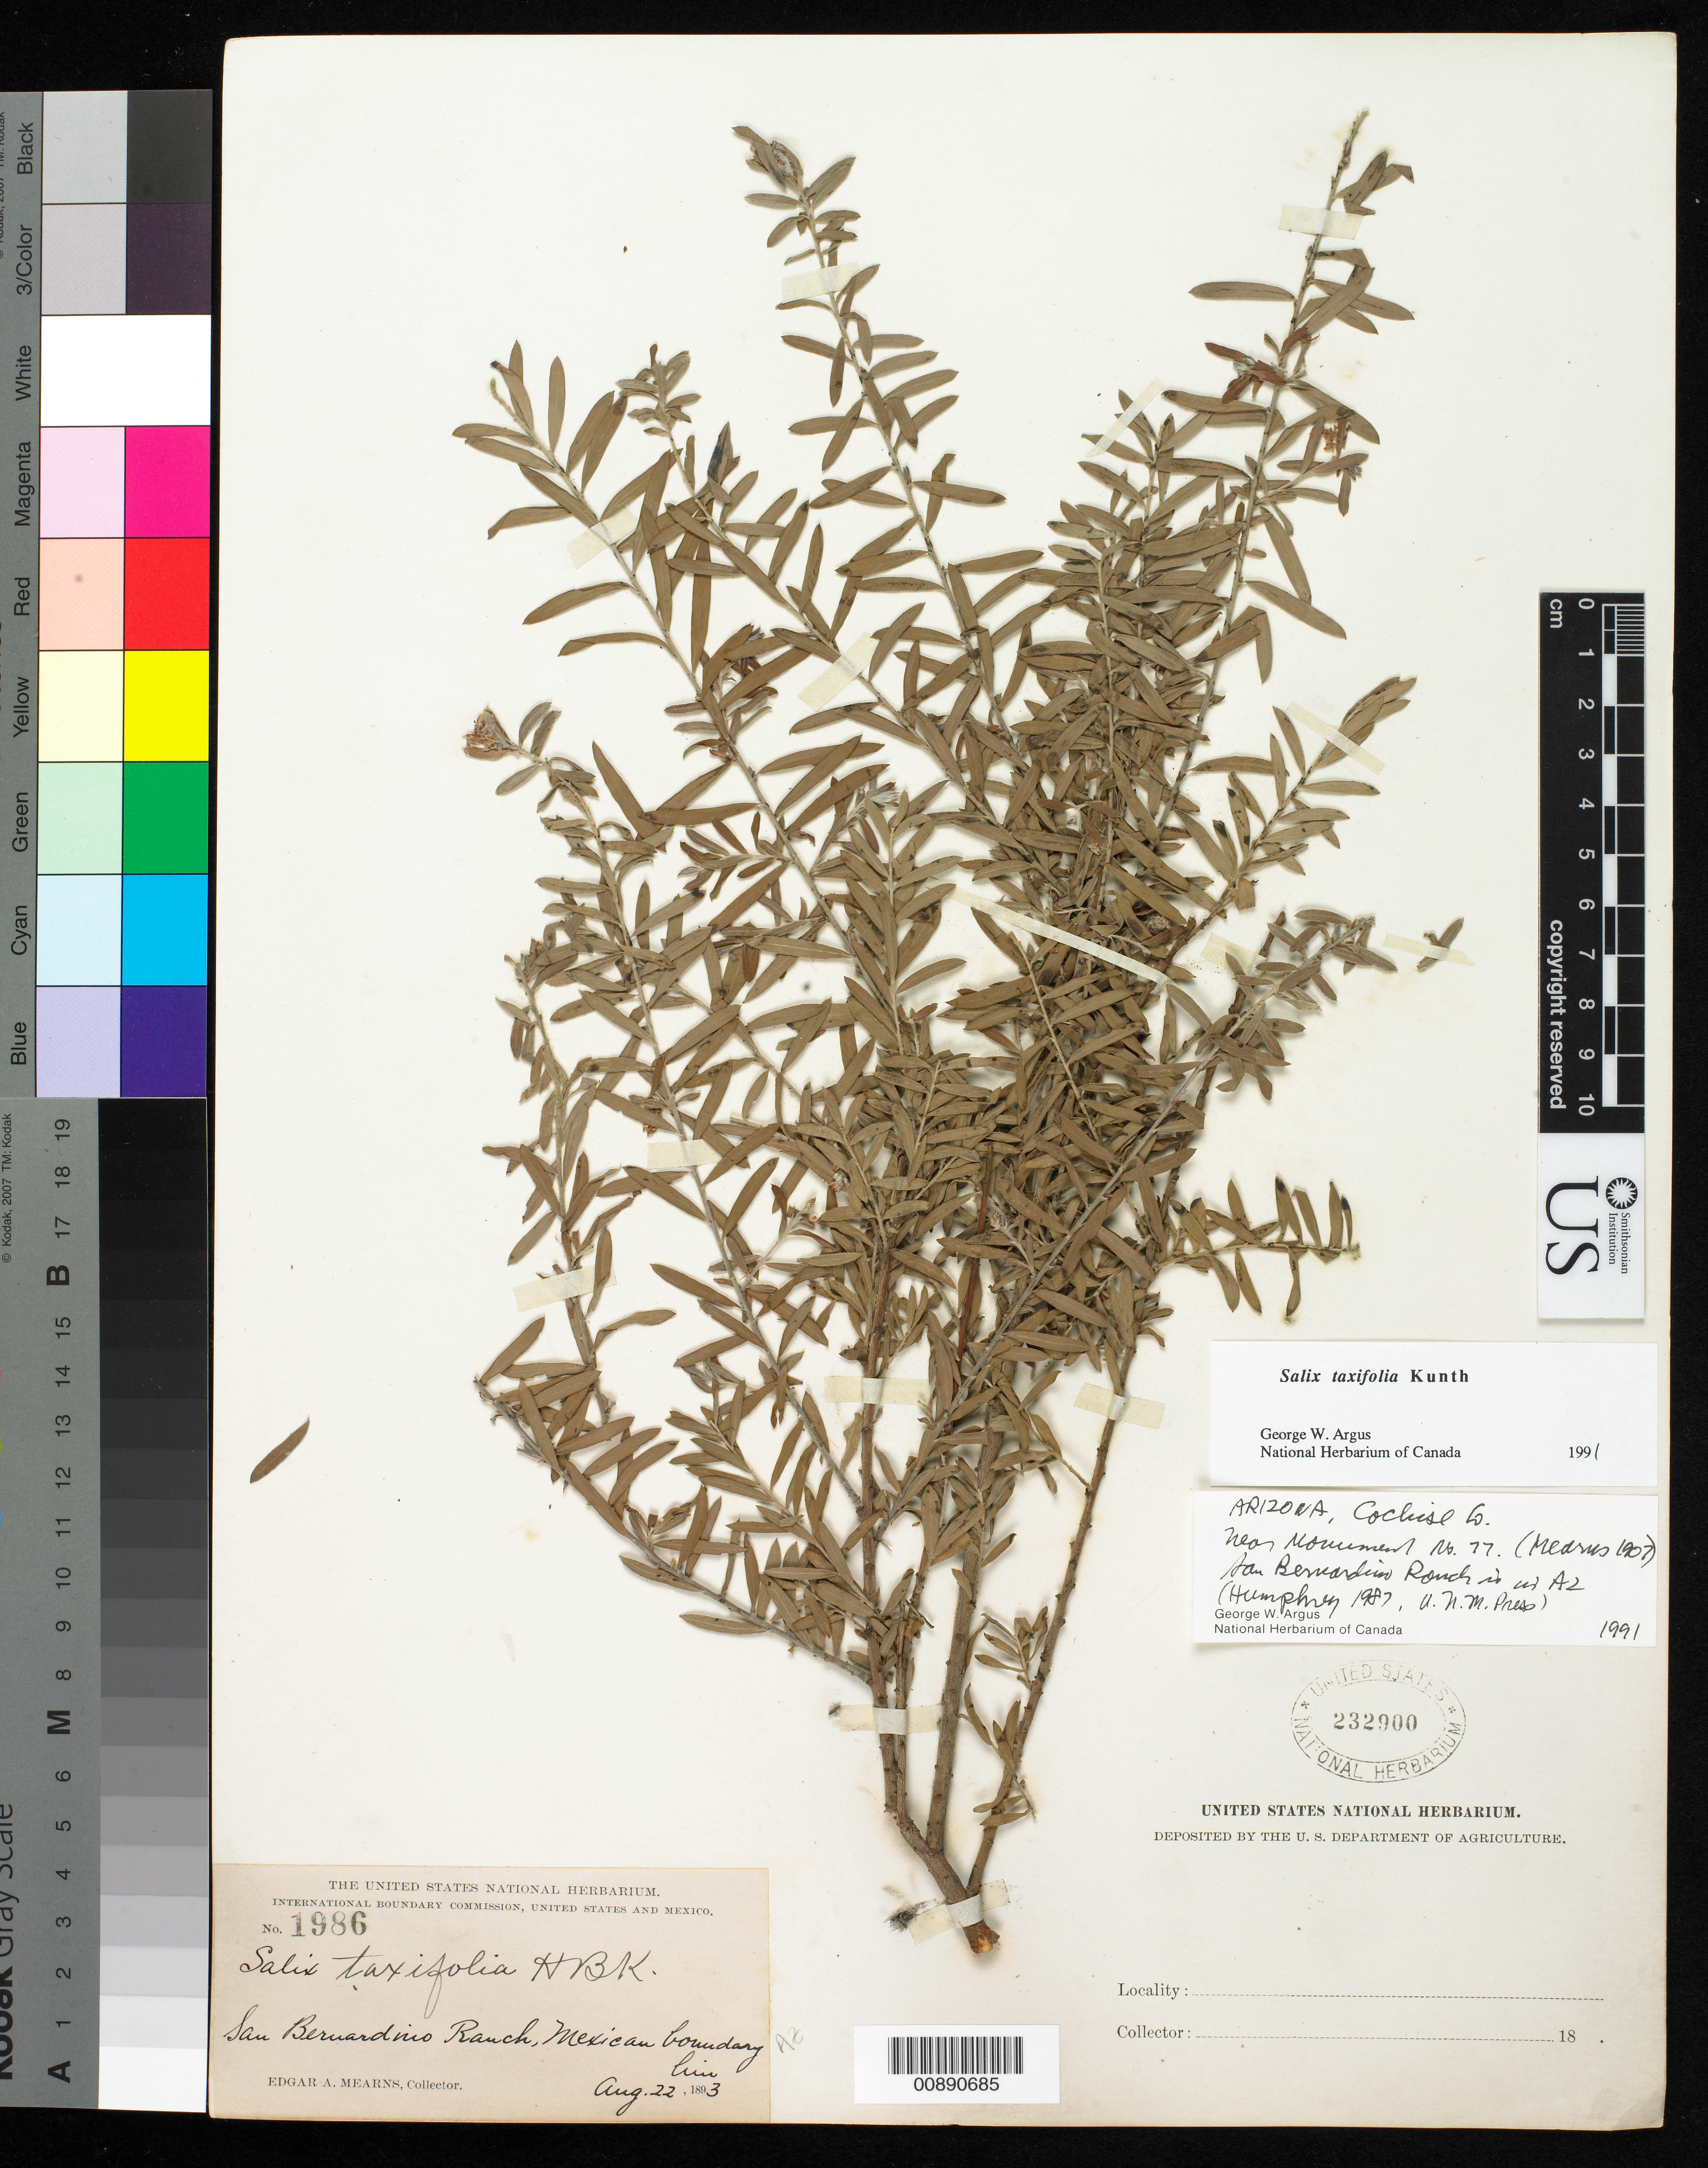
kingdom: Plantae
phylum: Tracheophyta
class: Magnoliopsida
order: Malpighiales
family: Salicaceae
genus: Salix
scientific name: Salix taxifolia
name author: Kunth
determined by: Argus, G. W.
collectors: E. A. Mearns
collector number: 1986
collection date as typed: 22 Aug 1893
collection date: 1893-08-22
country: United States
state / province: Arizona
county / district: Cochise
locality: San Bernardino Ranch, Mexican Boundary Line.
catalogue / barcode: US 232900